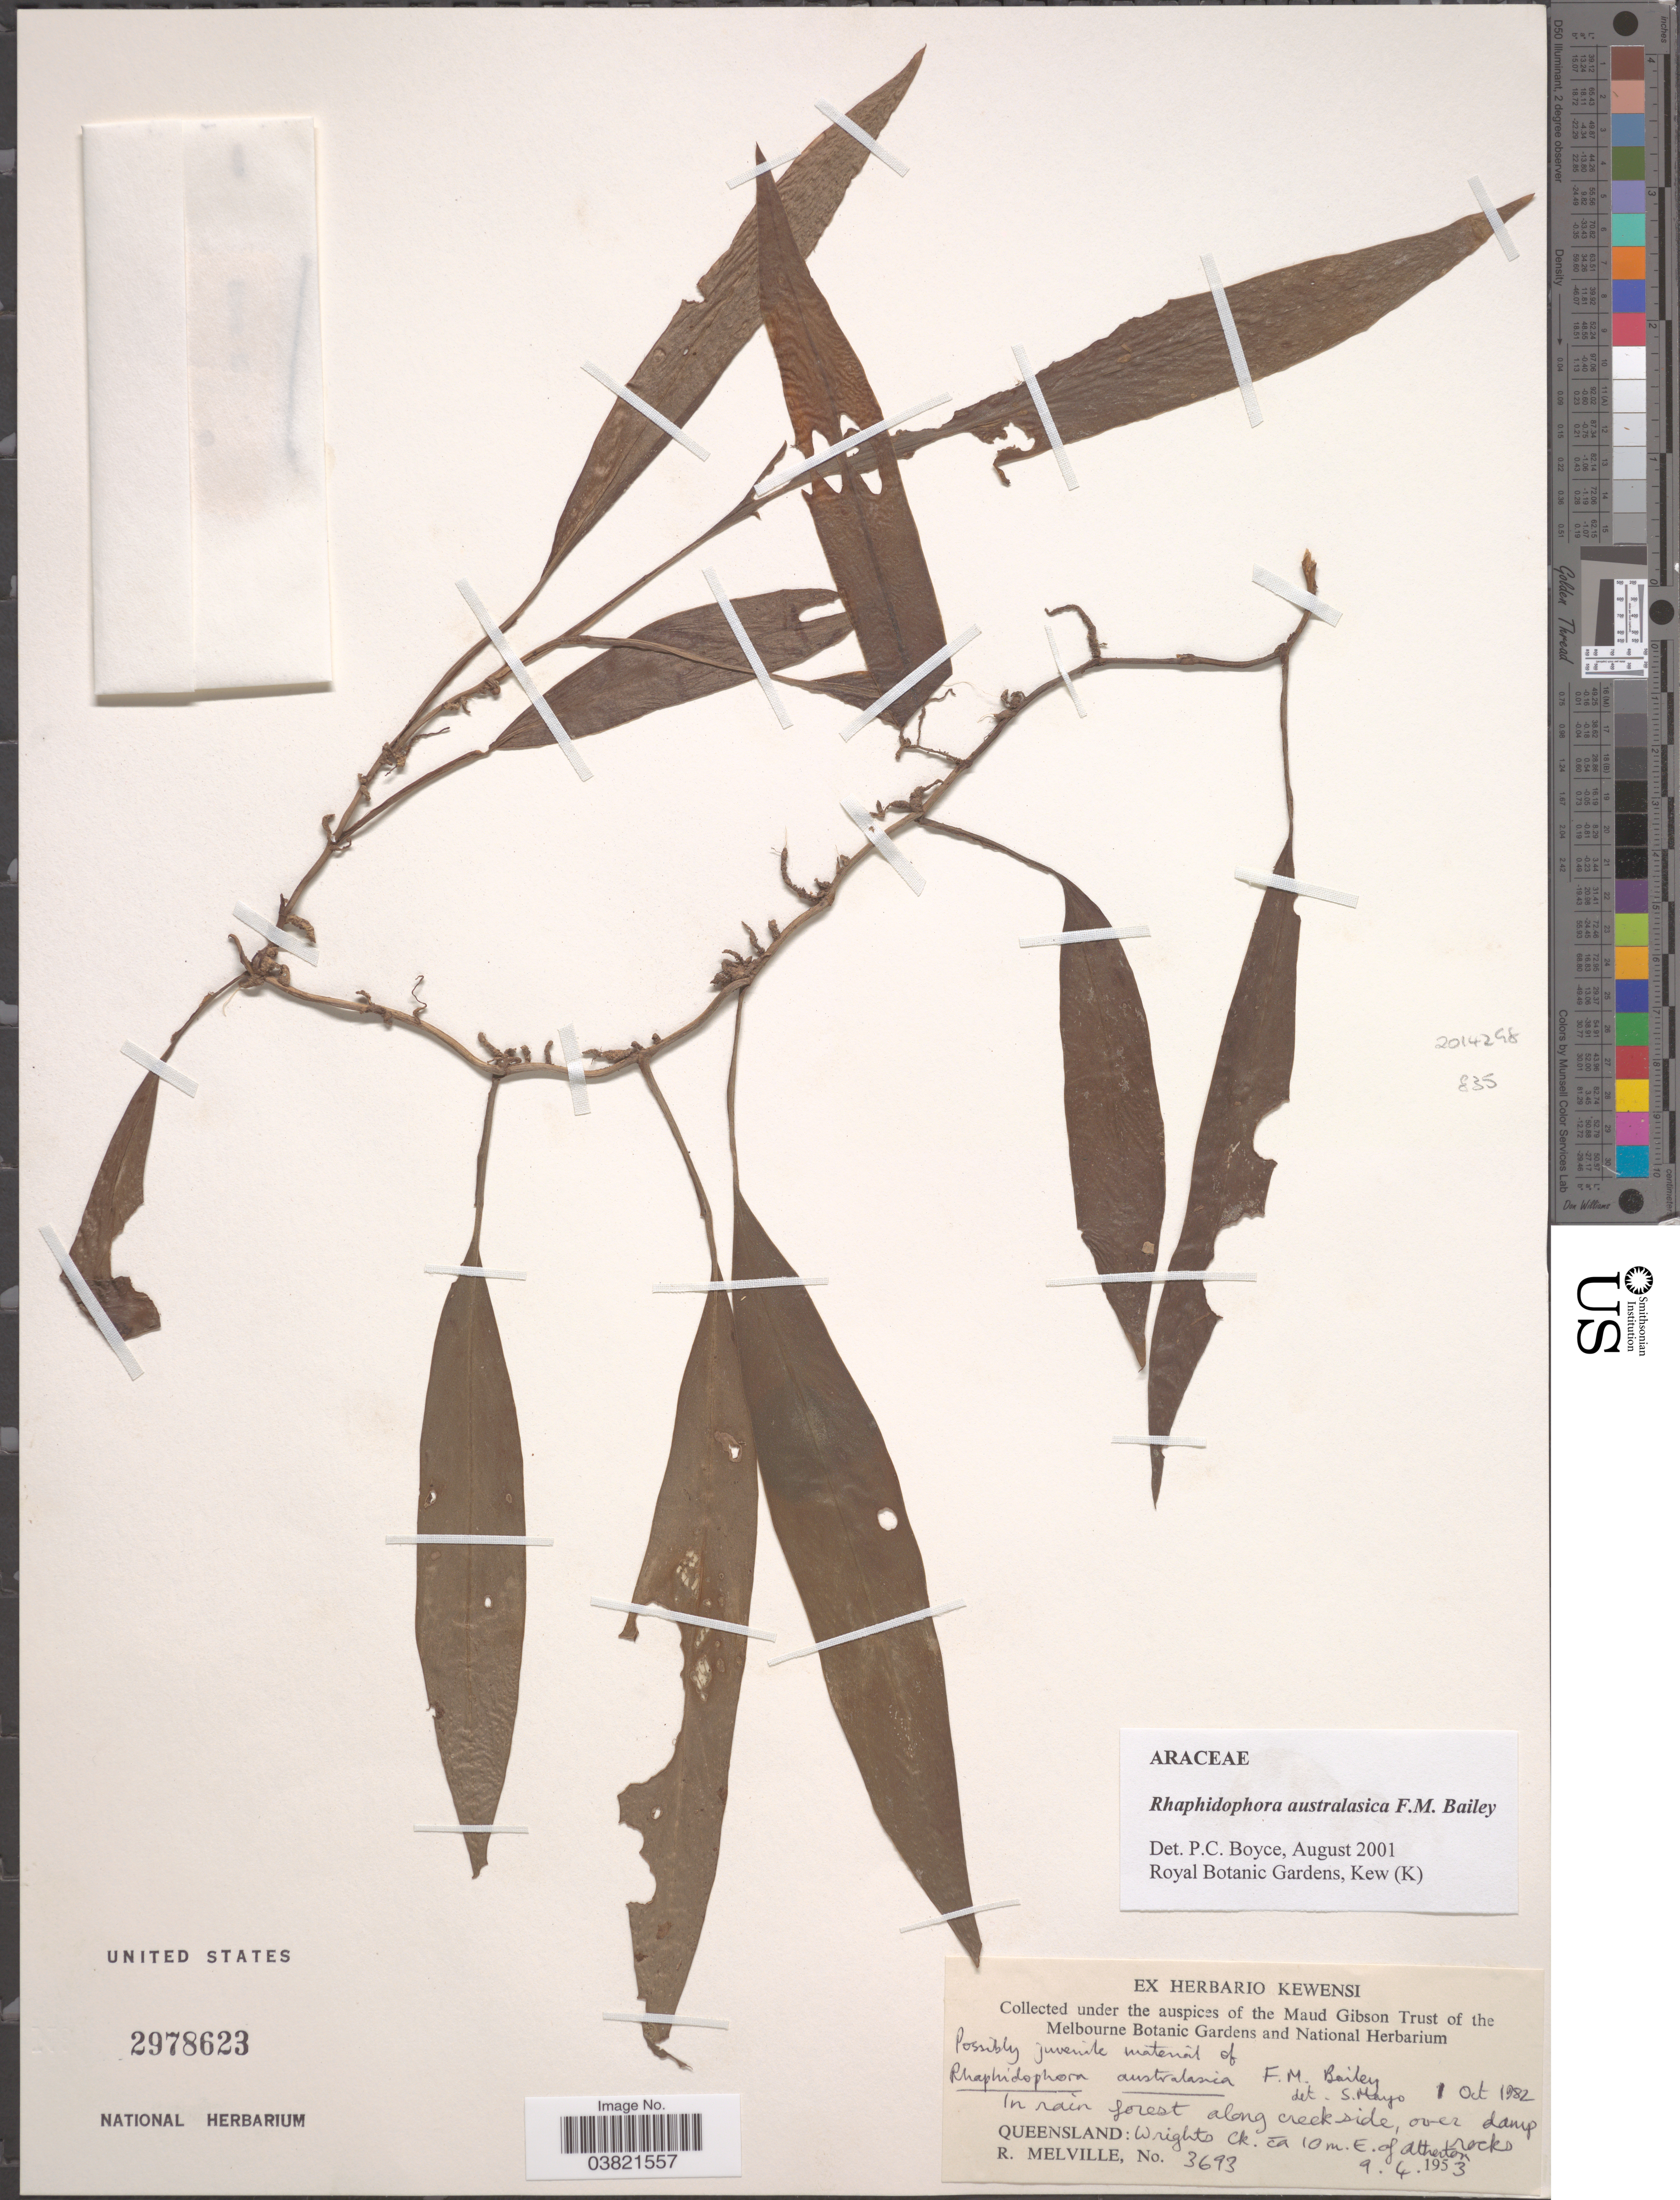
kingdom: Plantae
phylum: Tracheophyta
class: Liliopsida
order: Alismatales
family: Araceae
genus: Rhaphidophora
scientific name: Rhaphidophora australasica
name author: F.M. Bailey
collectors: R. Melville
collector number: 3693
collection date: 1953-04-09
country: Australia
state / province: Queensland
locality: Wrights Ck. ca 10 m. E. of Atherton rocks.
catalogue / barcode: US 2978623